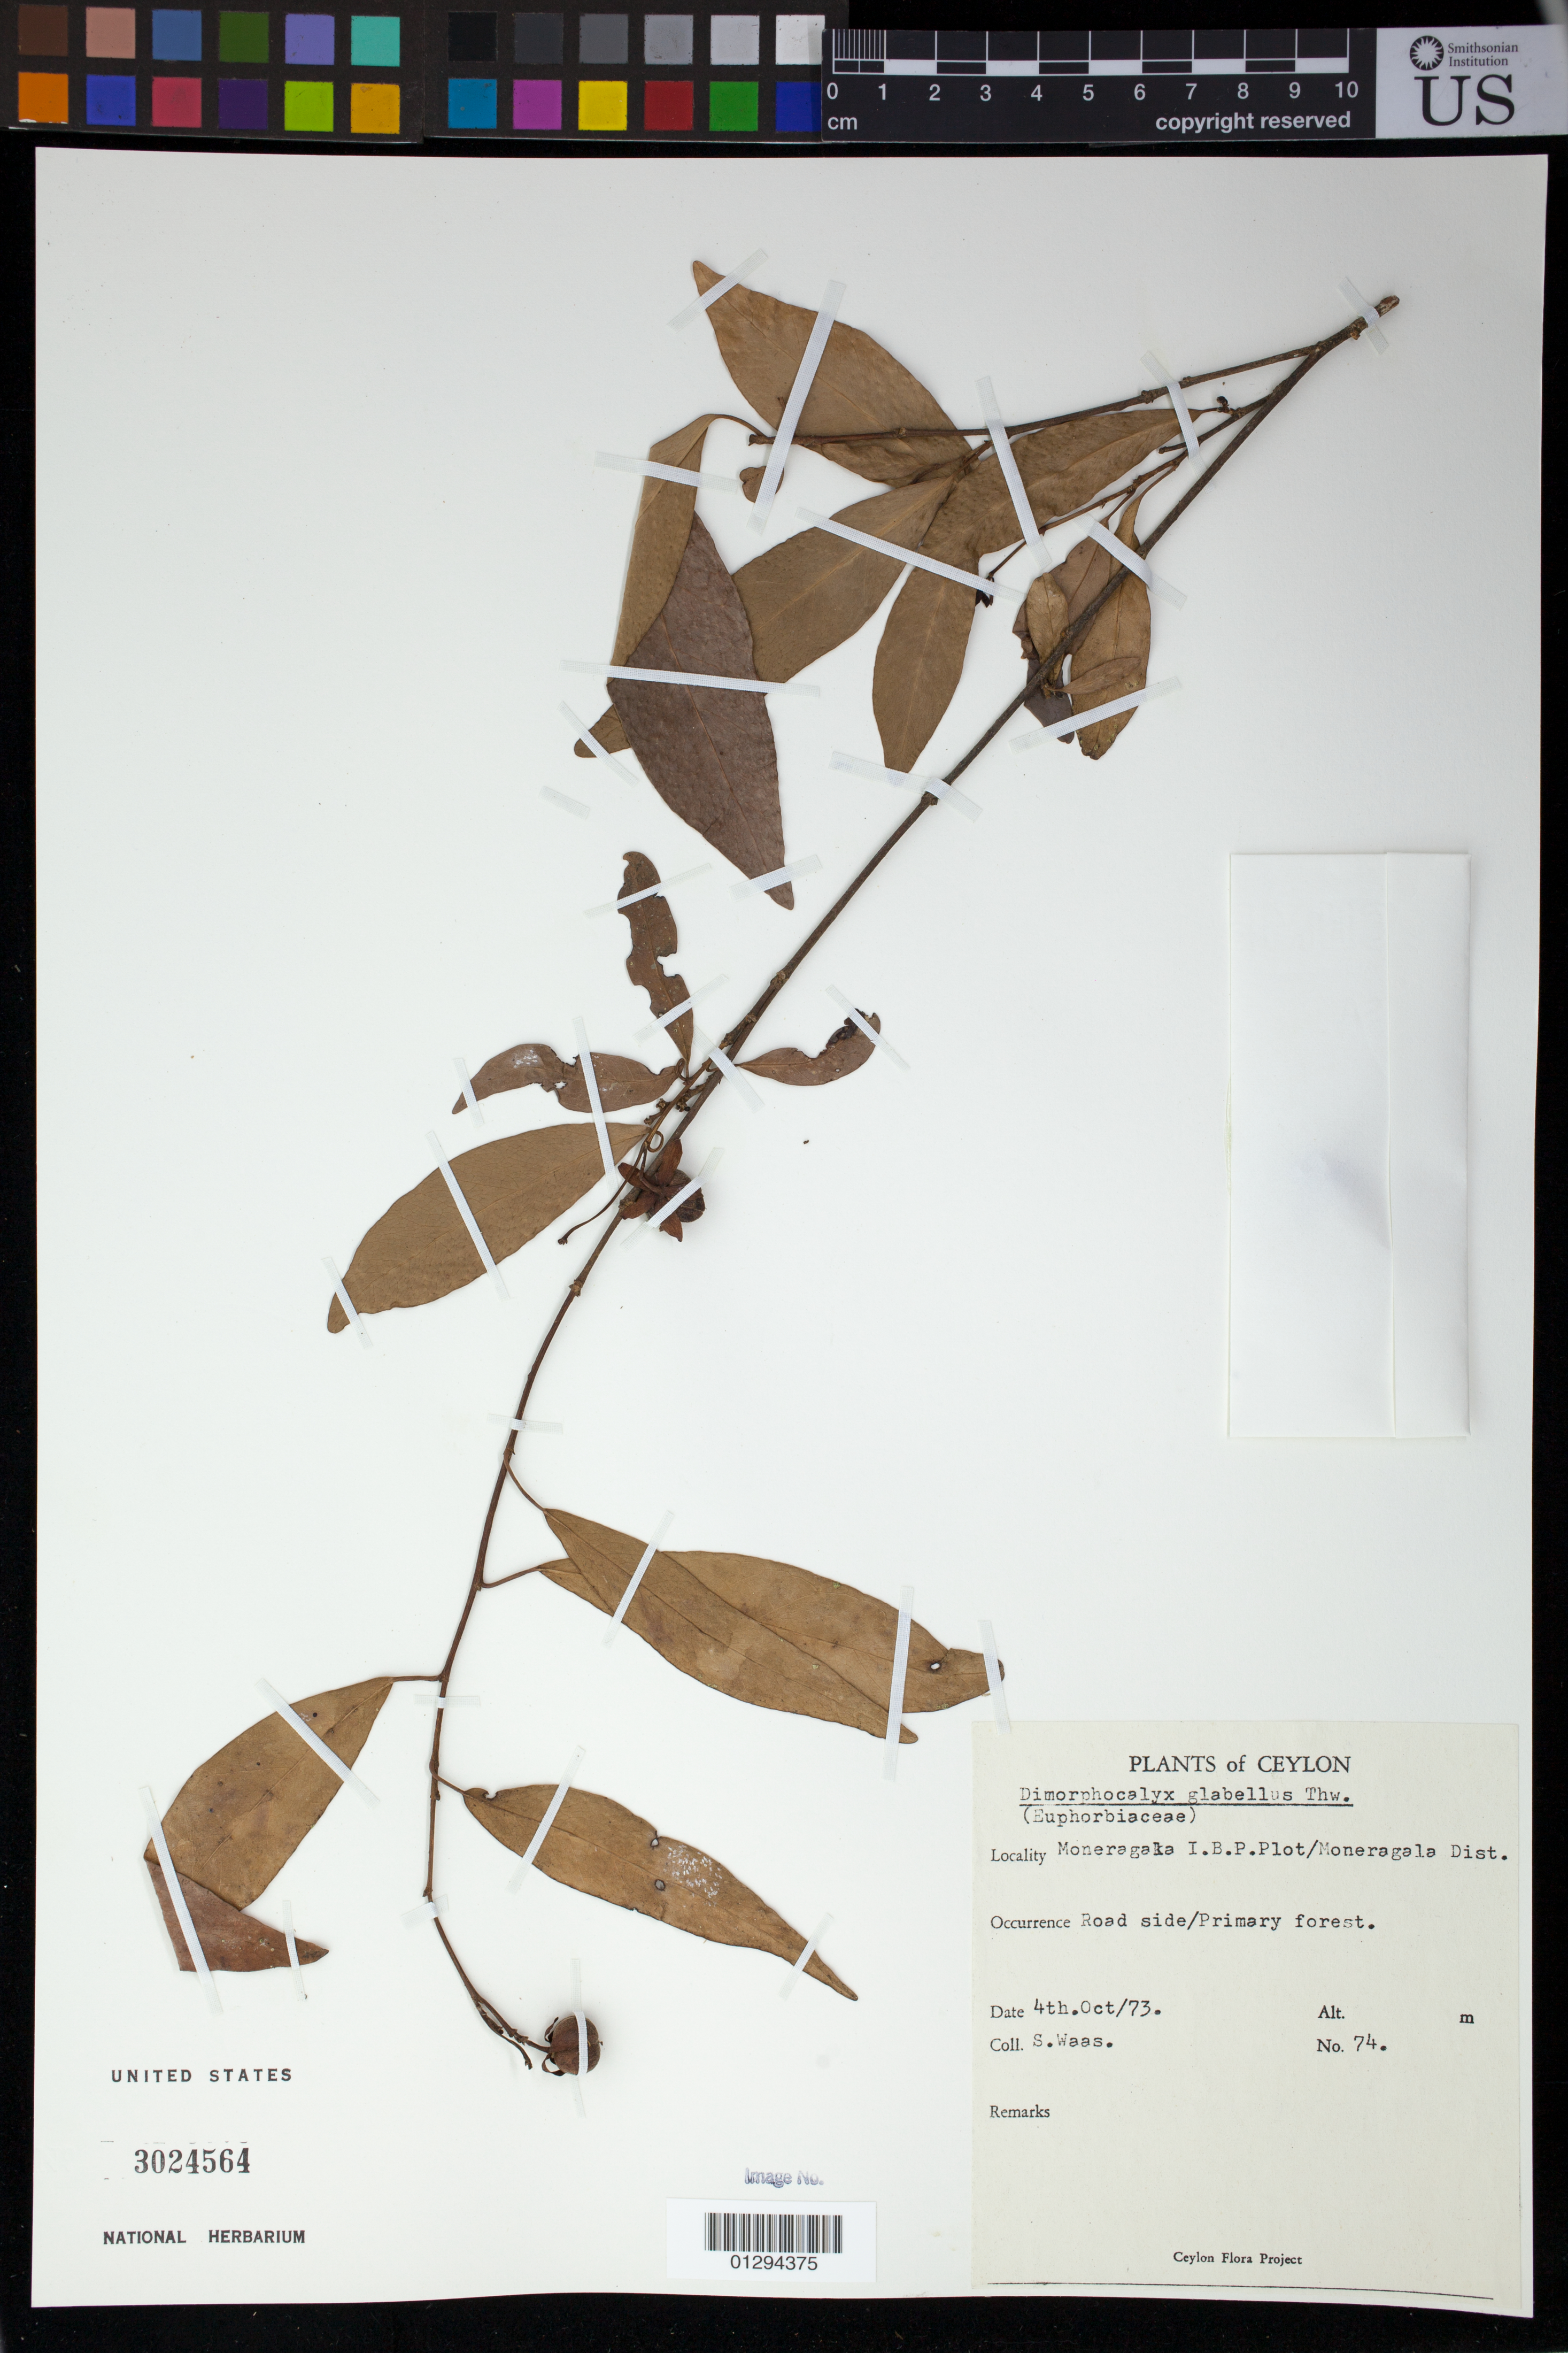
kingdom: Plantae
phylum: Tracheophyta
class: Magnoliopsida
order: Malpighiales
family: Euphorbiaceae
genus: Dimorphocalyx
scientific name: Dimorphocalyx glabellus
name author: Thwaites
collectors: S. Waas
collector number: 74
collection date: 1973-10-04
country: Sri Lanka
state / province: Uva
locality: Moneragala I.B.P. Plot/ Moneragala District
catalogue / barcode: US 3024564